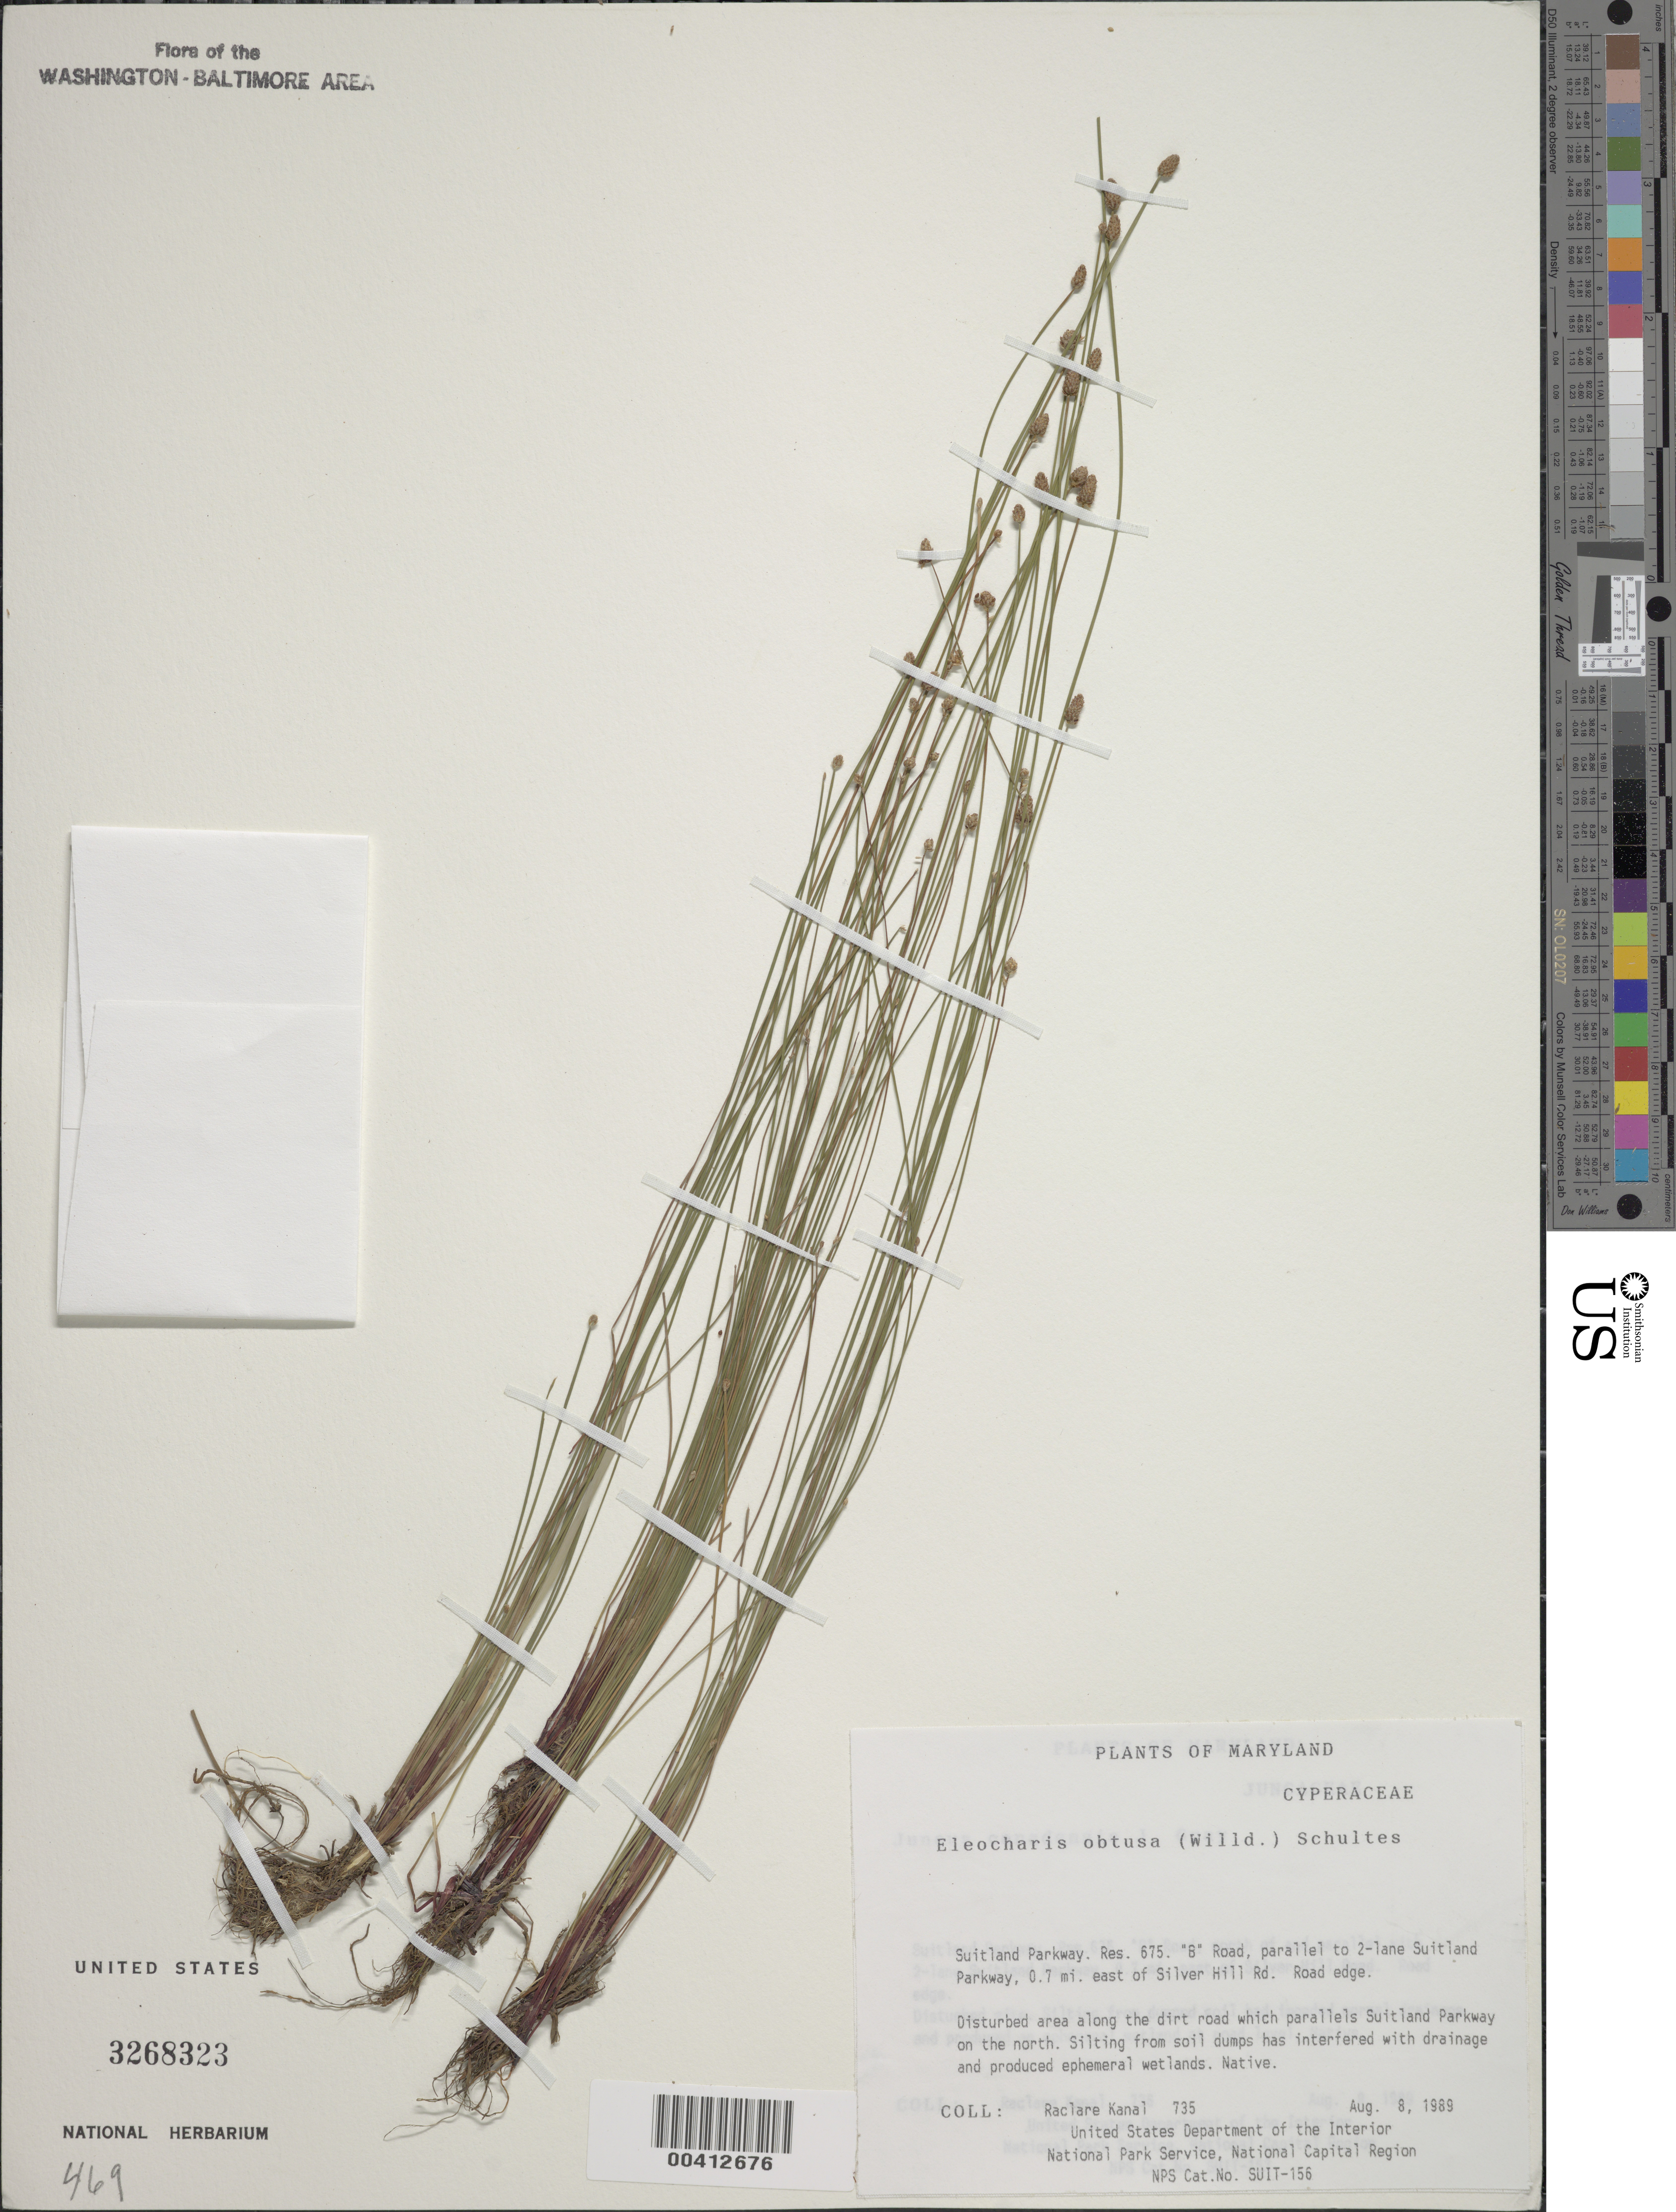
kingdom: Plantae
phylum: Tracheophyta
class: Liliopsida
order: Poales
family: Cyperaceae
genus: Eleocharis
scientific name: Eleocharis obtusa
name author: (Willd.) Schult.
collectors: R. Kanal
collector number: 736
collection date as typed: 08 Aug 1989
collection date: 1989-08-08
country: United States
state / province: Maryland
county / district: Prince George's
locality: Suitland Parkway, Res 675, "B" Road, N parallel Suitland Parkway, E of Silver Hill Rd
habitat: Road edge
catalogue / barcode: US 3268323